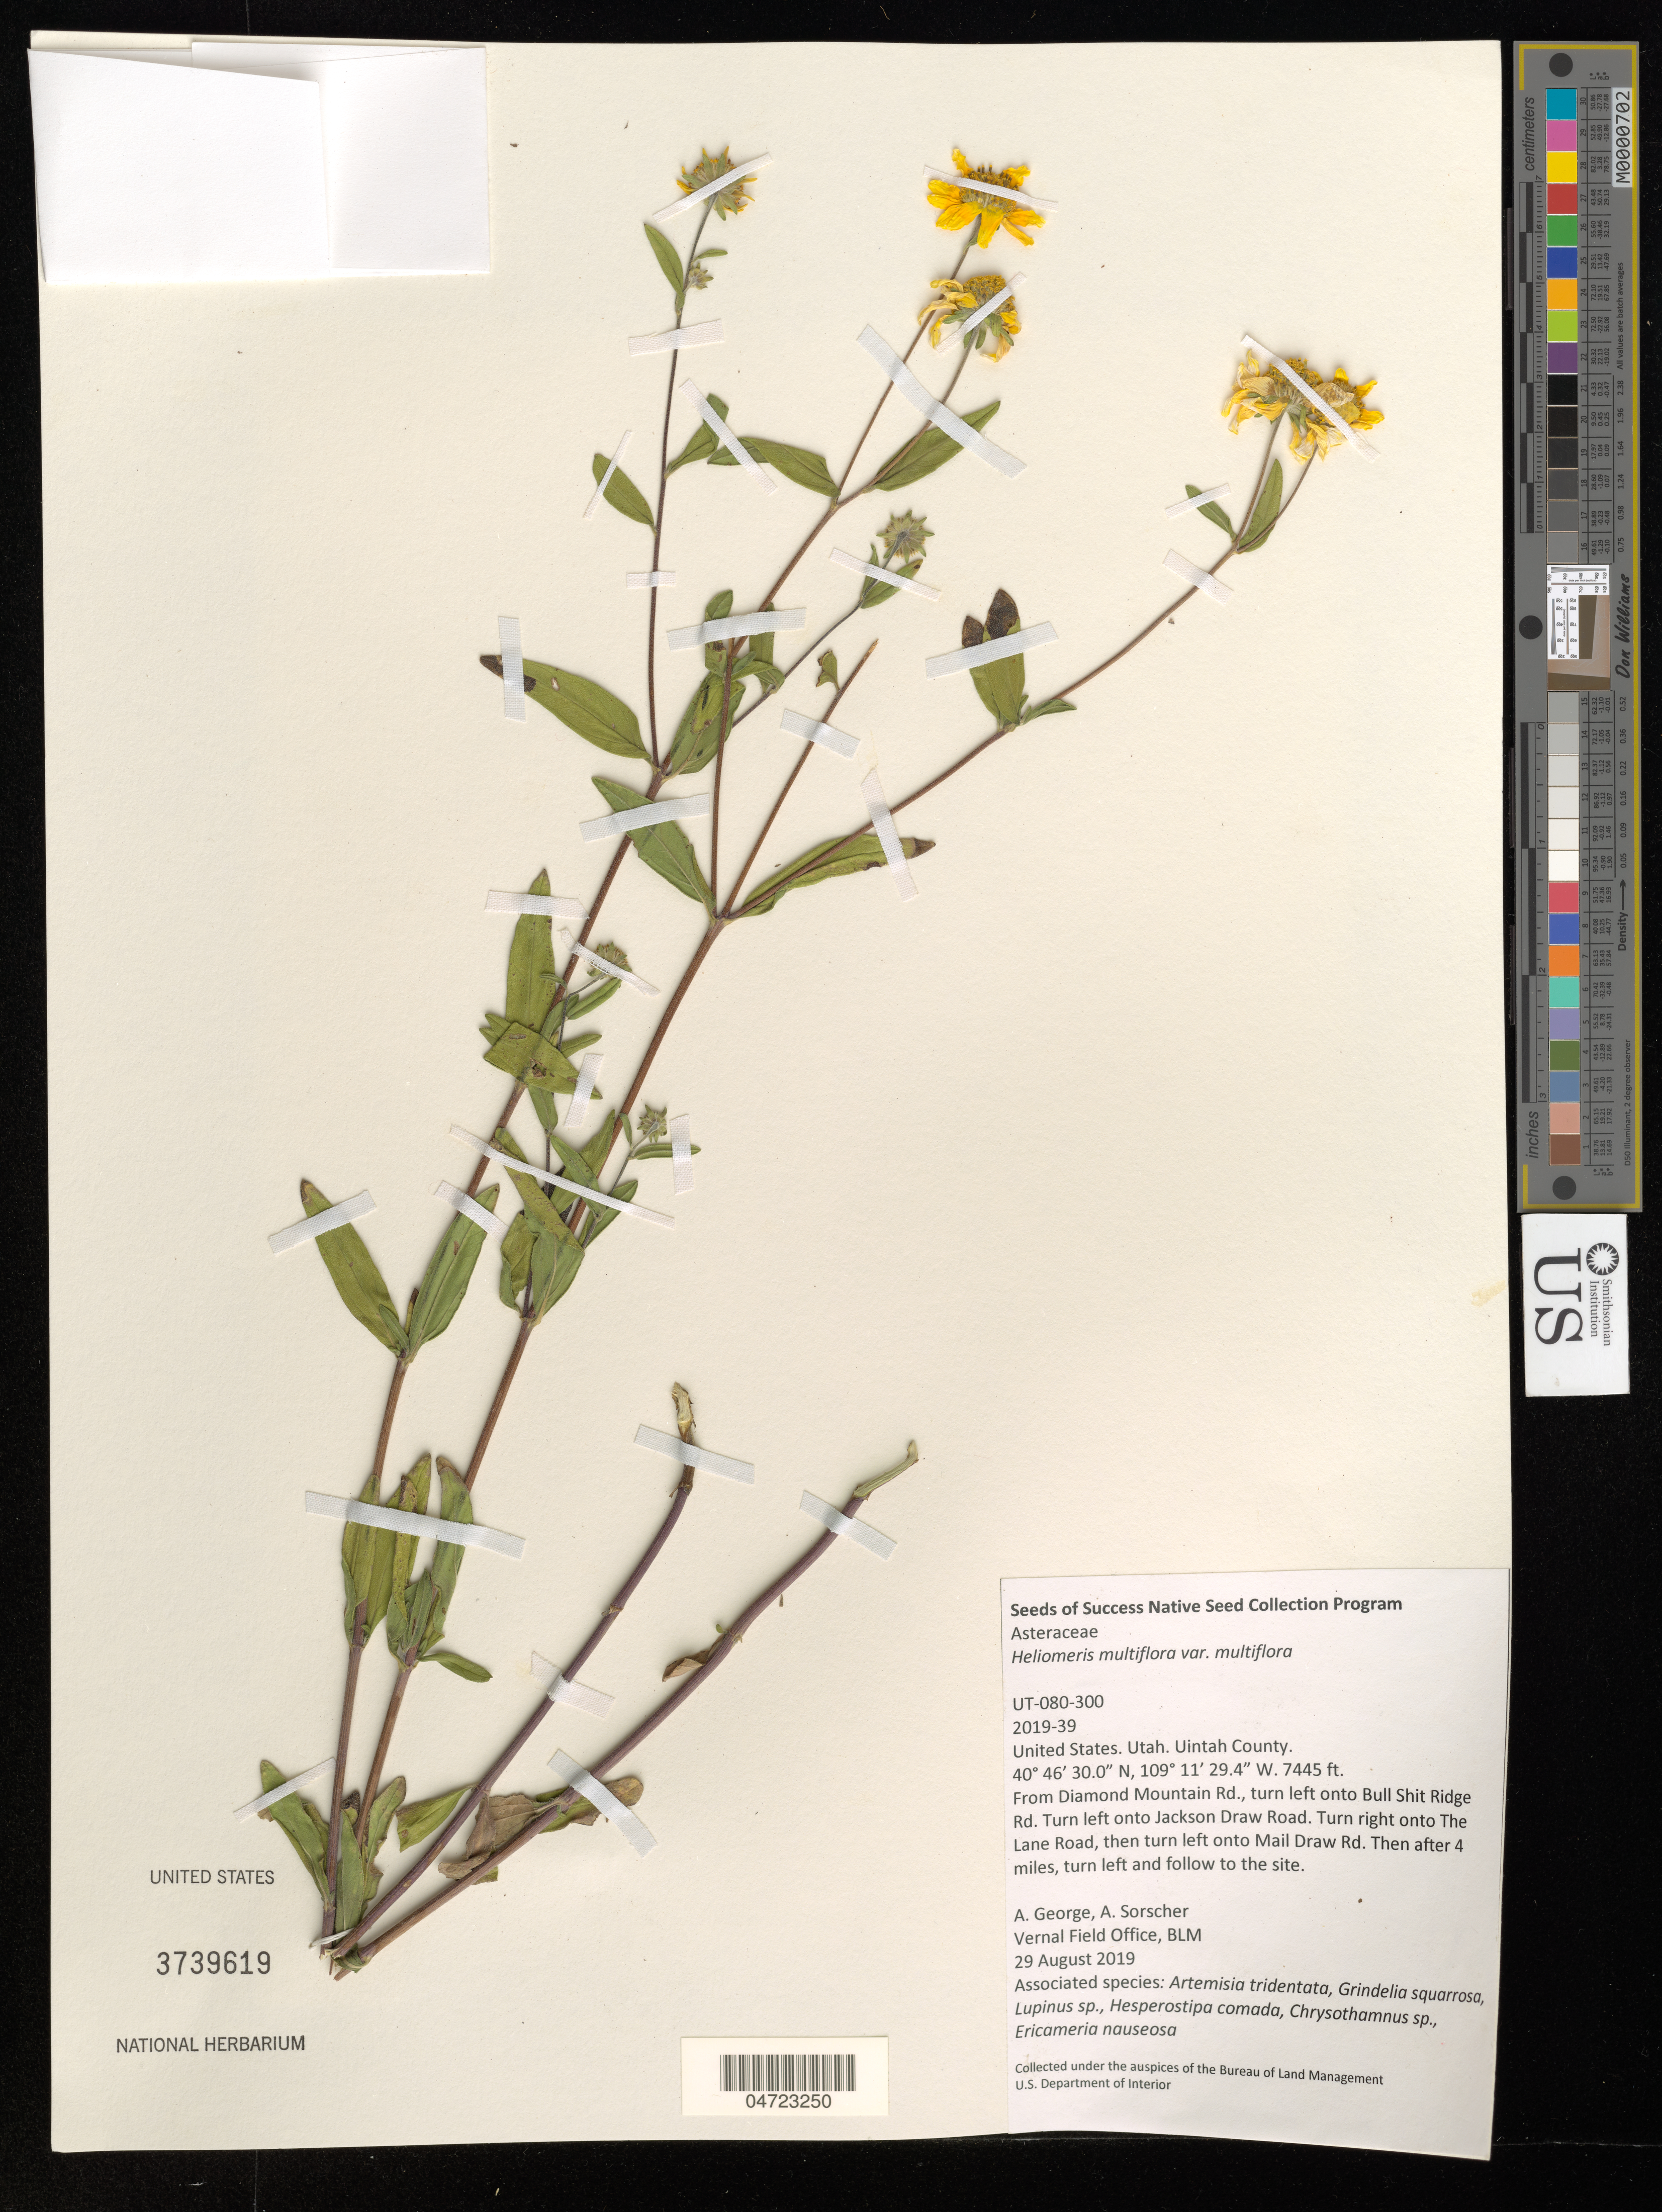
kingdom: Plantae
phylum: Tracheophyta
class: Magnoliopsida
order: Asterales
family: Asteraceae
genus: Heliomeris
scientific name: Heliomeris multiflora var. multiflora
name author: Nutt.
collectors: A. George & A. Sorscher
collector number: UT-080-300/2019-39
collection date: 2019-08-29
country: United States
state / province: Utah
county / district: Uintah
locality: Uintah County. From Diamond Mountain Rd., turn left onto Bull Shit Ridge Rd. Turn left onto Jackson Draw Road. Turn right onto The Lane Road, then turn left onto Mail Draw Rd. Then after 4 miles, turn left and follow to the site.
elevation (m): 2269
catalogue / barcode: US 3739619